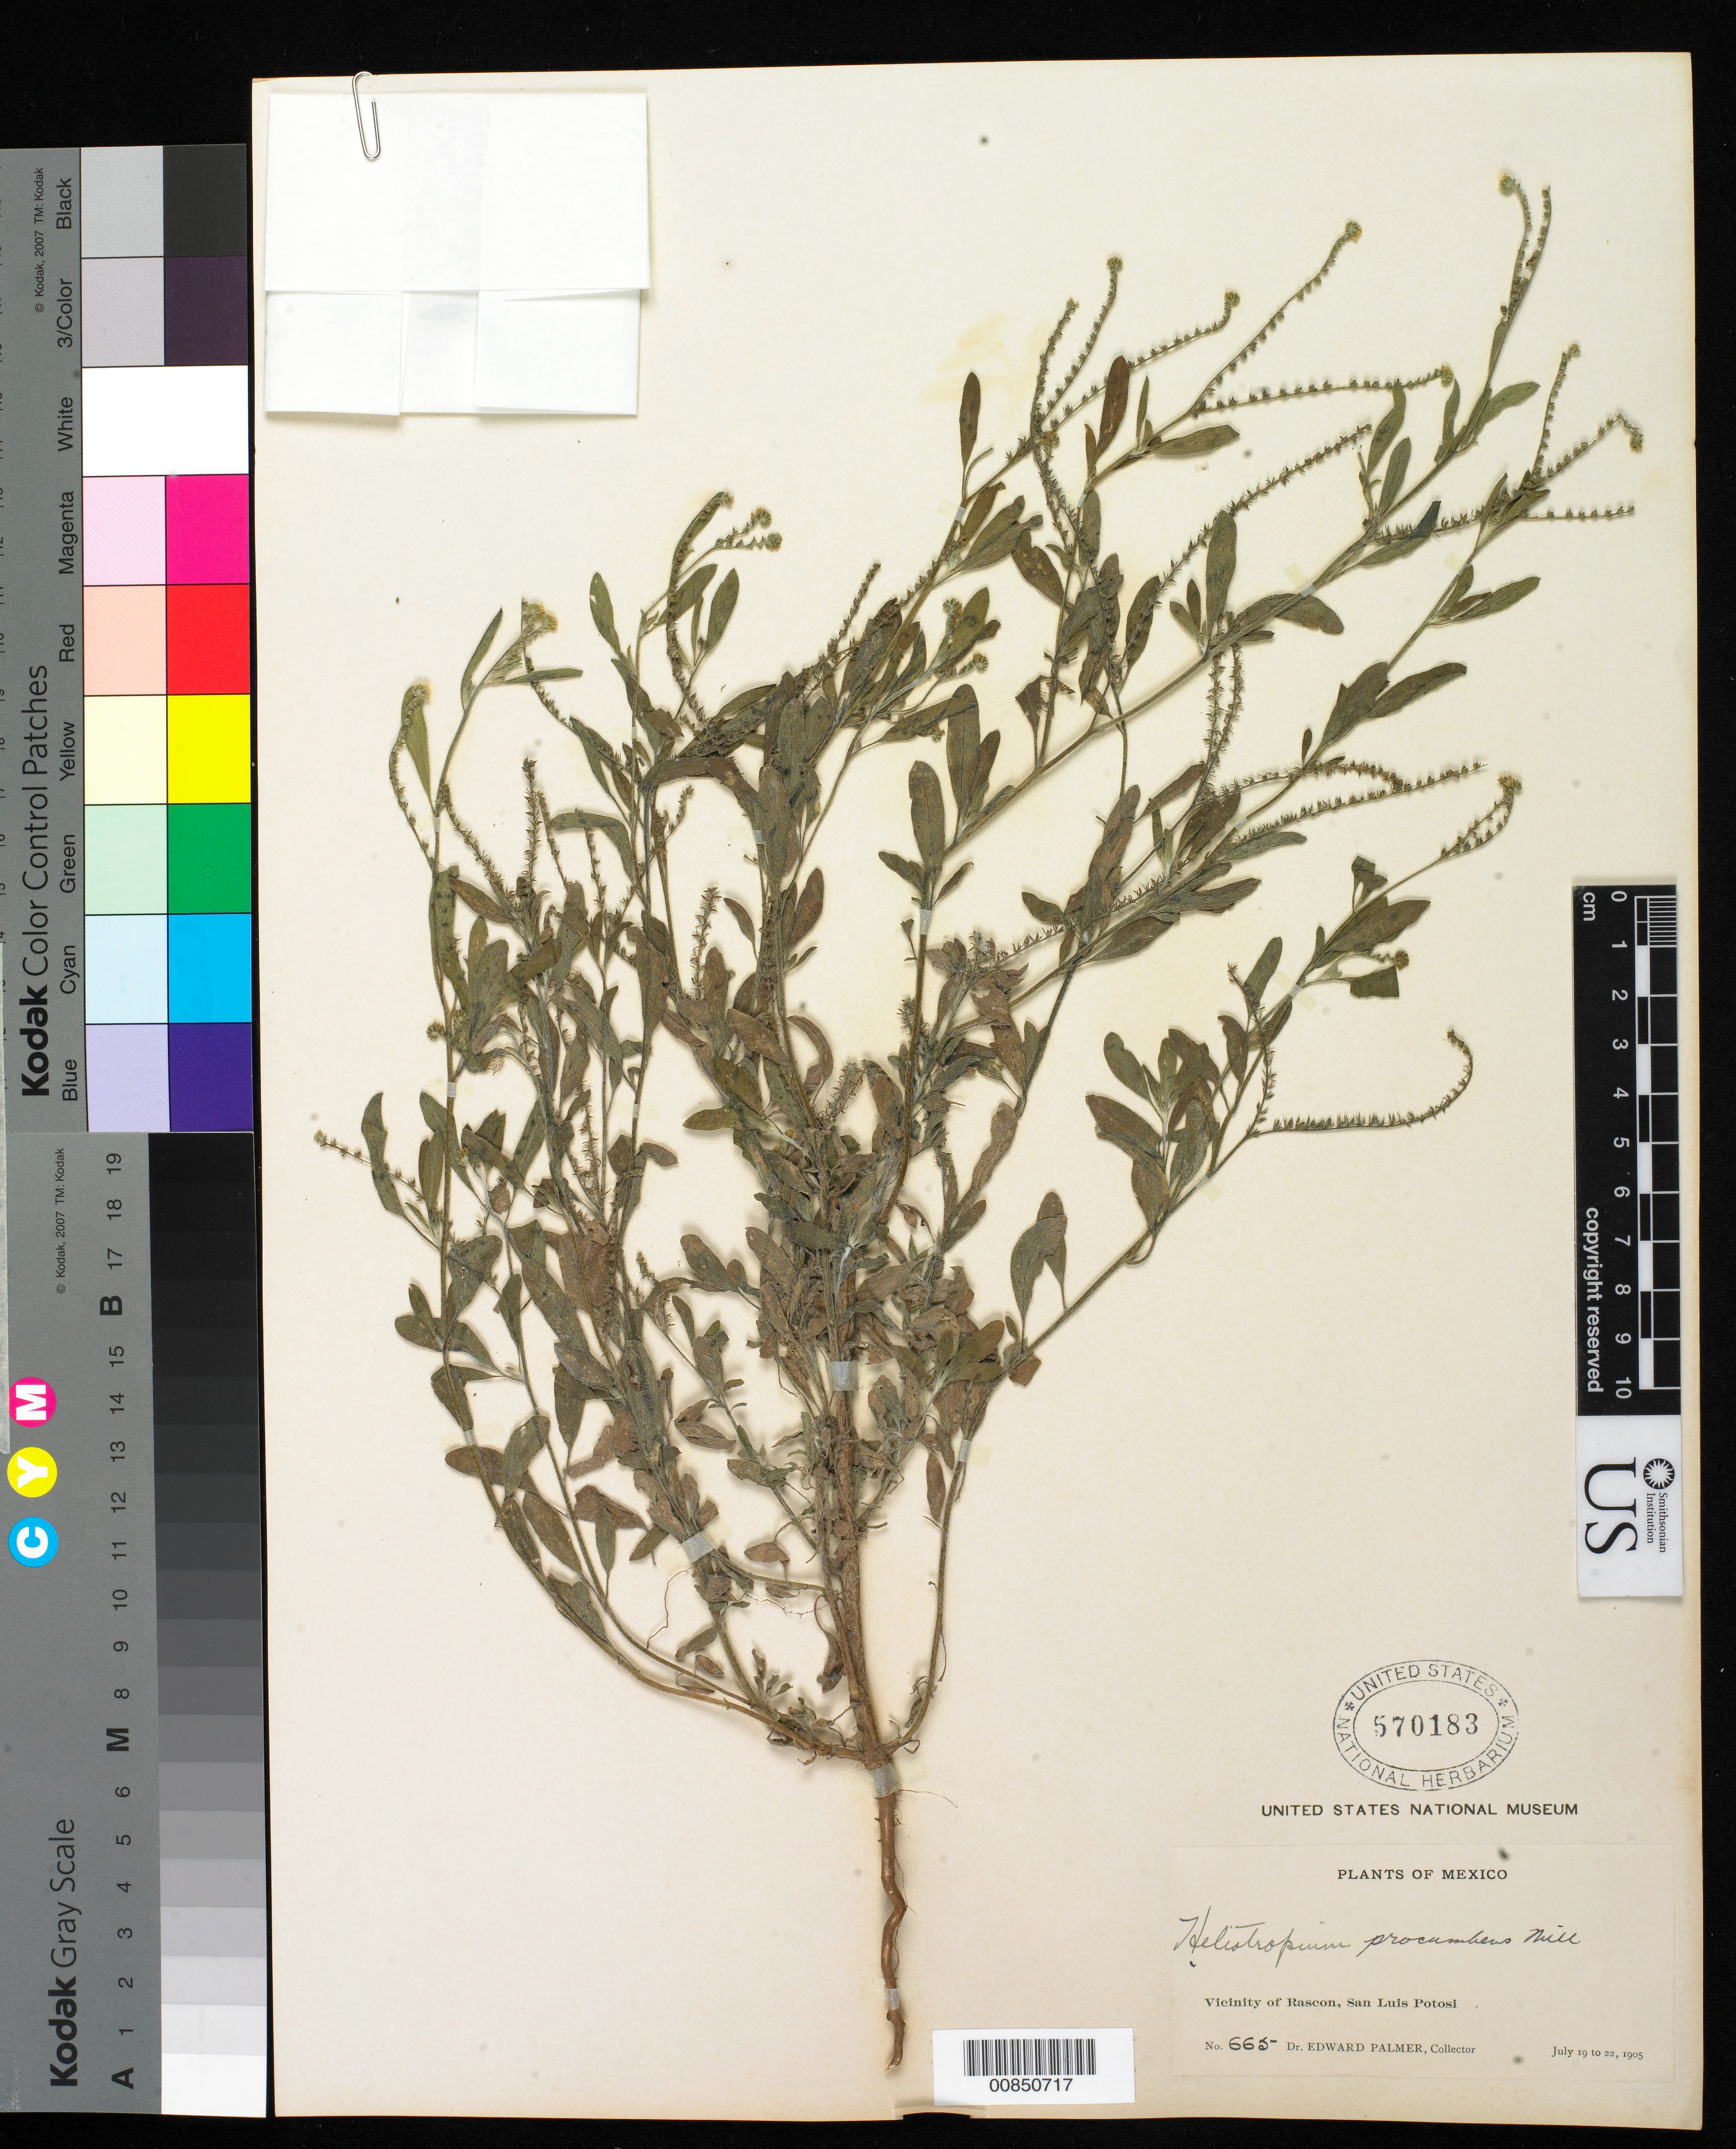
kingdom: Plantae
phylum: Tracheophyta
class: Magnoliopsida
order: Boraginales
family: Heliotropiaceae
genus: Euploca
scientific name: Euploca procumbens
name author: (Mill.) Diane & Hilger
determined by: Feuillet, C.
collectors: E. Palmer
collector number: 665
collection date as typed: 19 Jul 1905 to 22 Jul 1905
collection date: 1905-07-19/1905-07-22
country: Mexico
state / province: San Luis Potosí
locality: Vicinity of Rascón, San Luis Potosí.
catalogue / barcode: US 570183